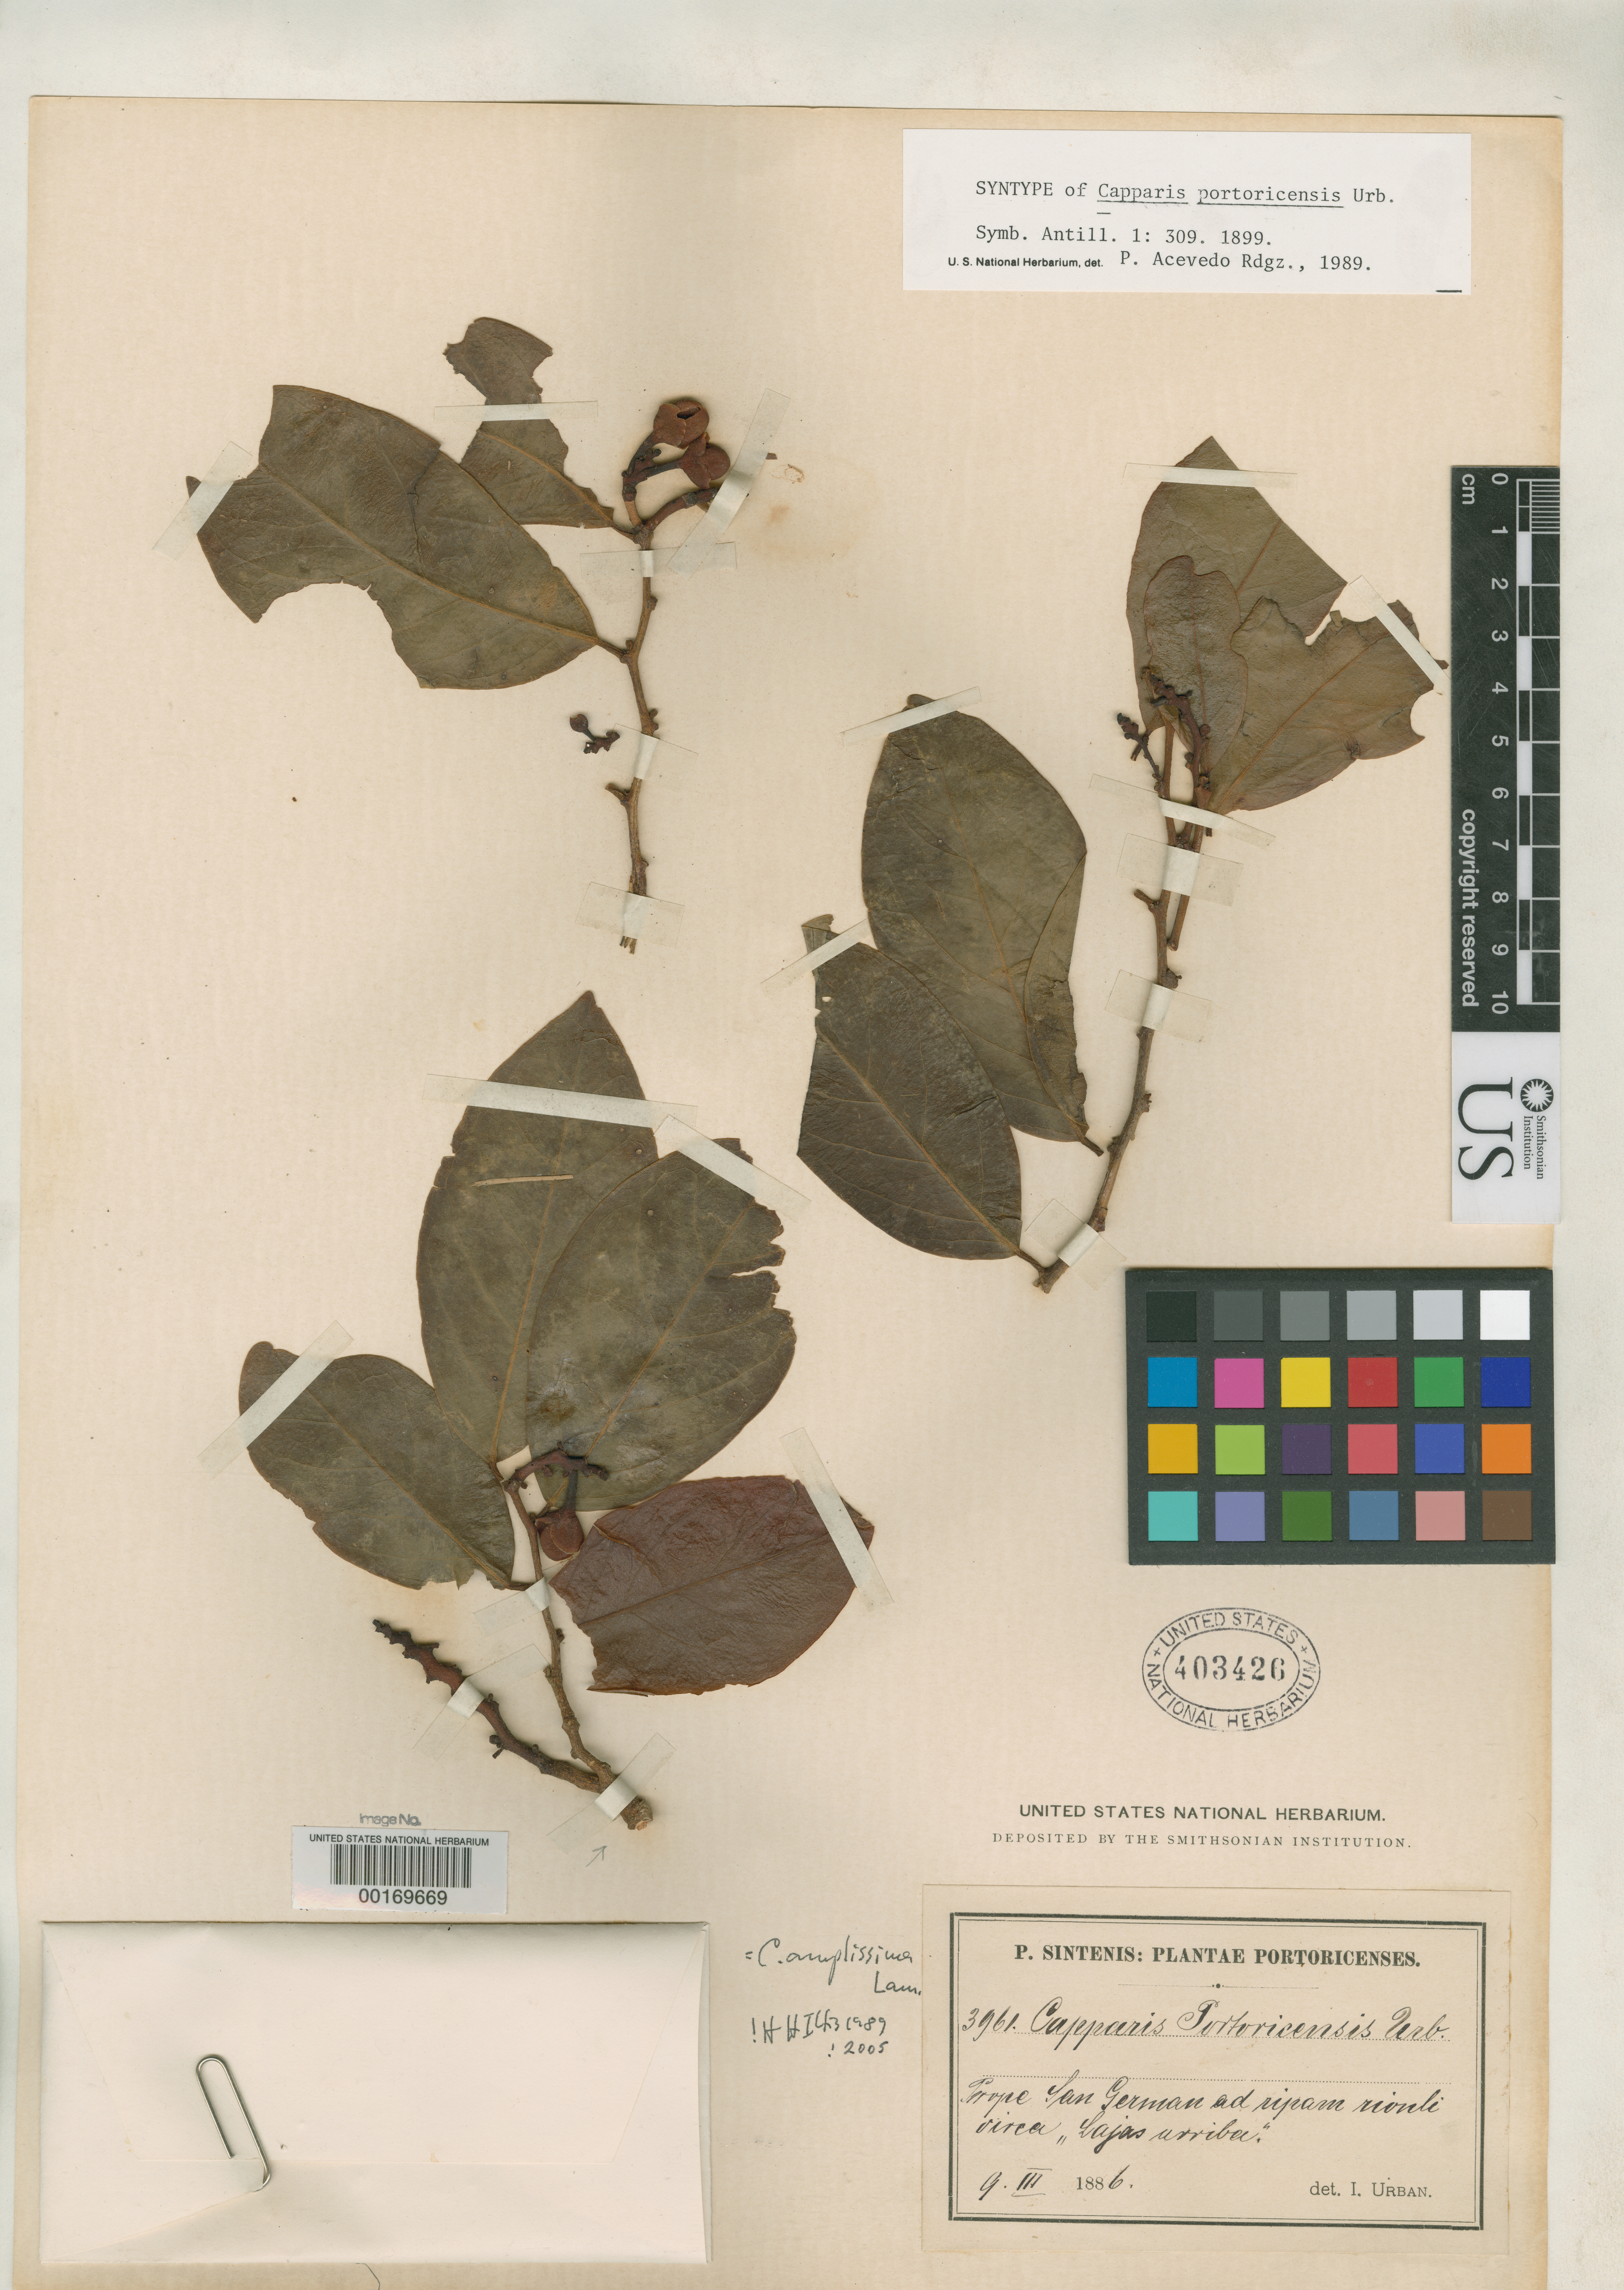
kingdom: Plantae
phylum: Tracheophyta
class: Magnoliopsida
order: Brassicales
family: Capparaceae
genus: Capparis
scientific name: Capparis portoricensis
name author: Urb.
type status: Syntype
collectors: P. Sintenis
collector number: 3961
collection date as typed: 09 Mar 1886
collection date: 1886-03-09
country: Puerto Rico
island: Greater Antilles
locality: San German, Lajas Urriba.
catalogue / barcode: US 403426